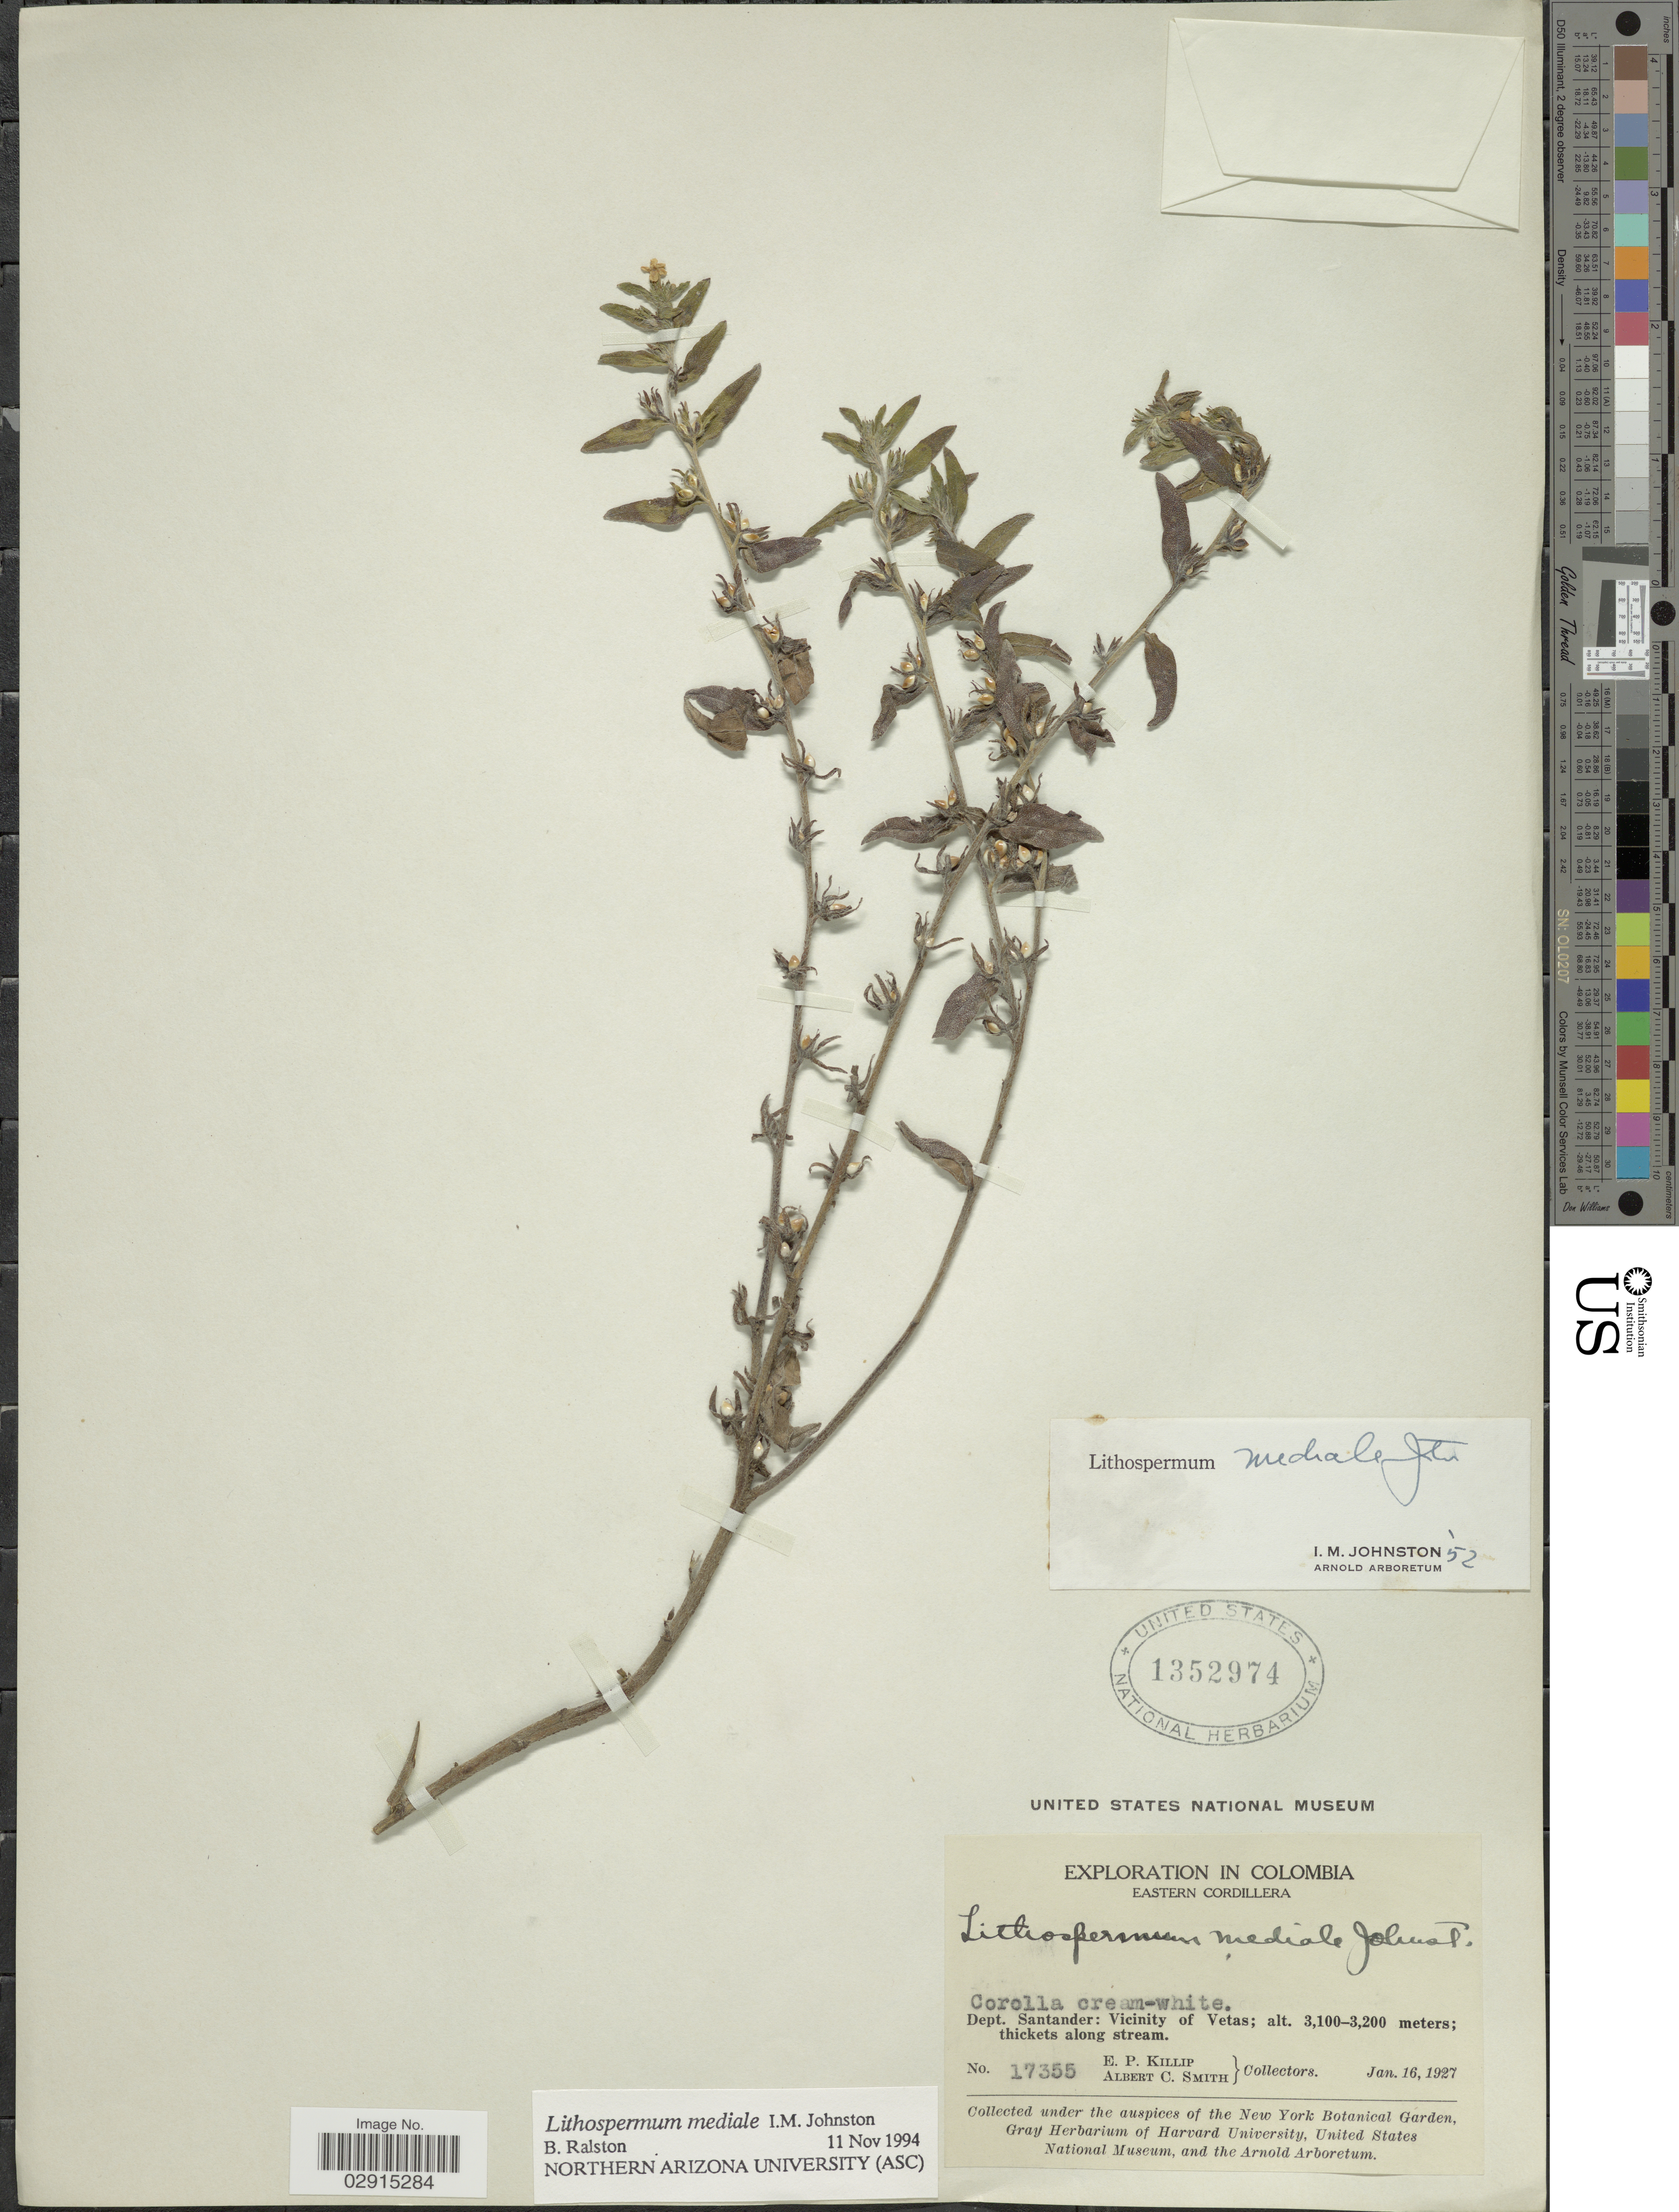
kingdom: Plantae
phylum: Tracheophyta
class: Magnoliopsida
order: Boraginales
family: Boraginaceae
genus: Lithospermum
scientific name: Lithospermum mediale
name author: I.M. Johnst.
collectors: E. P. Killip & A. C. Smith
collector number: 17355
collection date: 1927-01-16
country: Colombia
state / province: Santander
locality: Dept. Santander; Vicinity of Vetas. Eastern Cordillera.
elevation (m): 3100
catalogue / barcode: US 1352974